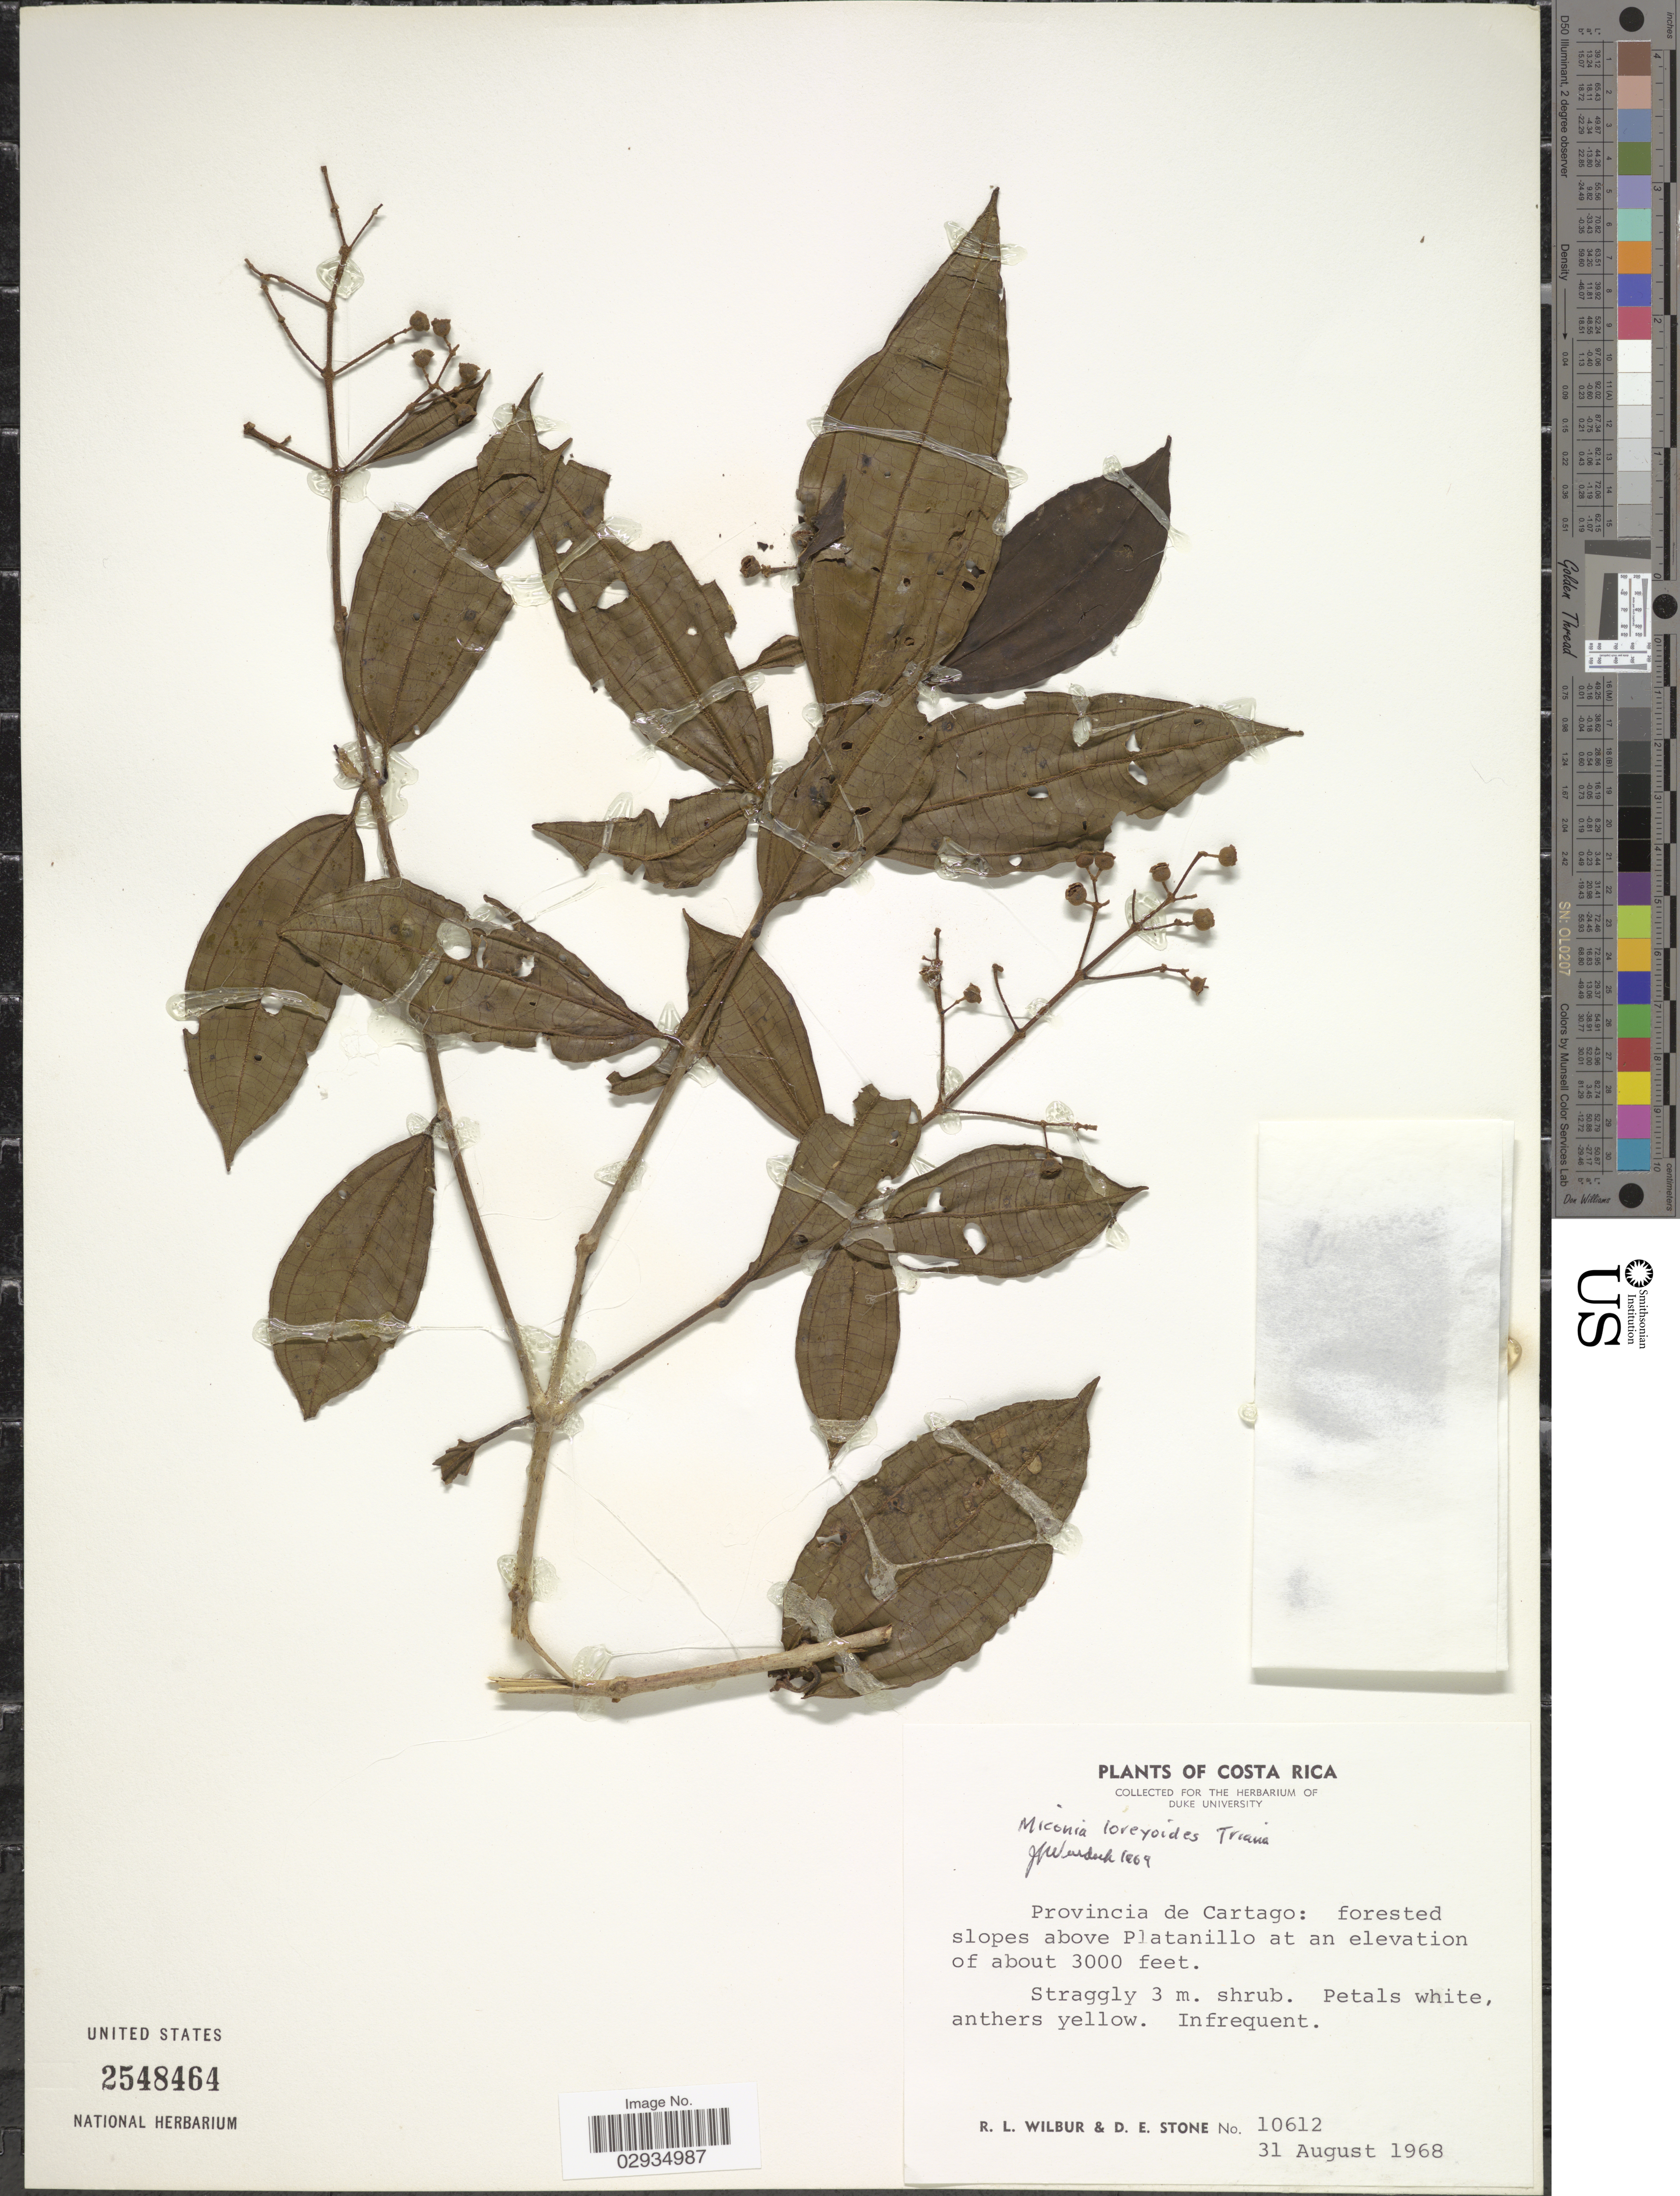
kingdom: Plantae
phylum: Tracheophyta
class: Magnoliopsida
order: Myrtales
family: Melastomataceae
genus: Miconia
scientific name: Miconia loreyoides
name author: Triana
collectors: R. L. Wilbur & D. E. Stone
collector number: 10612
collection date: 1968-08-31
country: Costa Rica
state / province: Cartago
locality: Forested slopes above Platanillo.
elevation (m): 914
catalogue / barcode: US 2548464